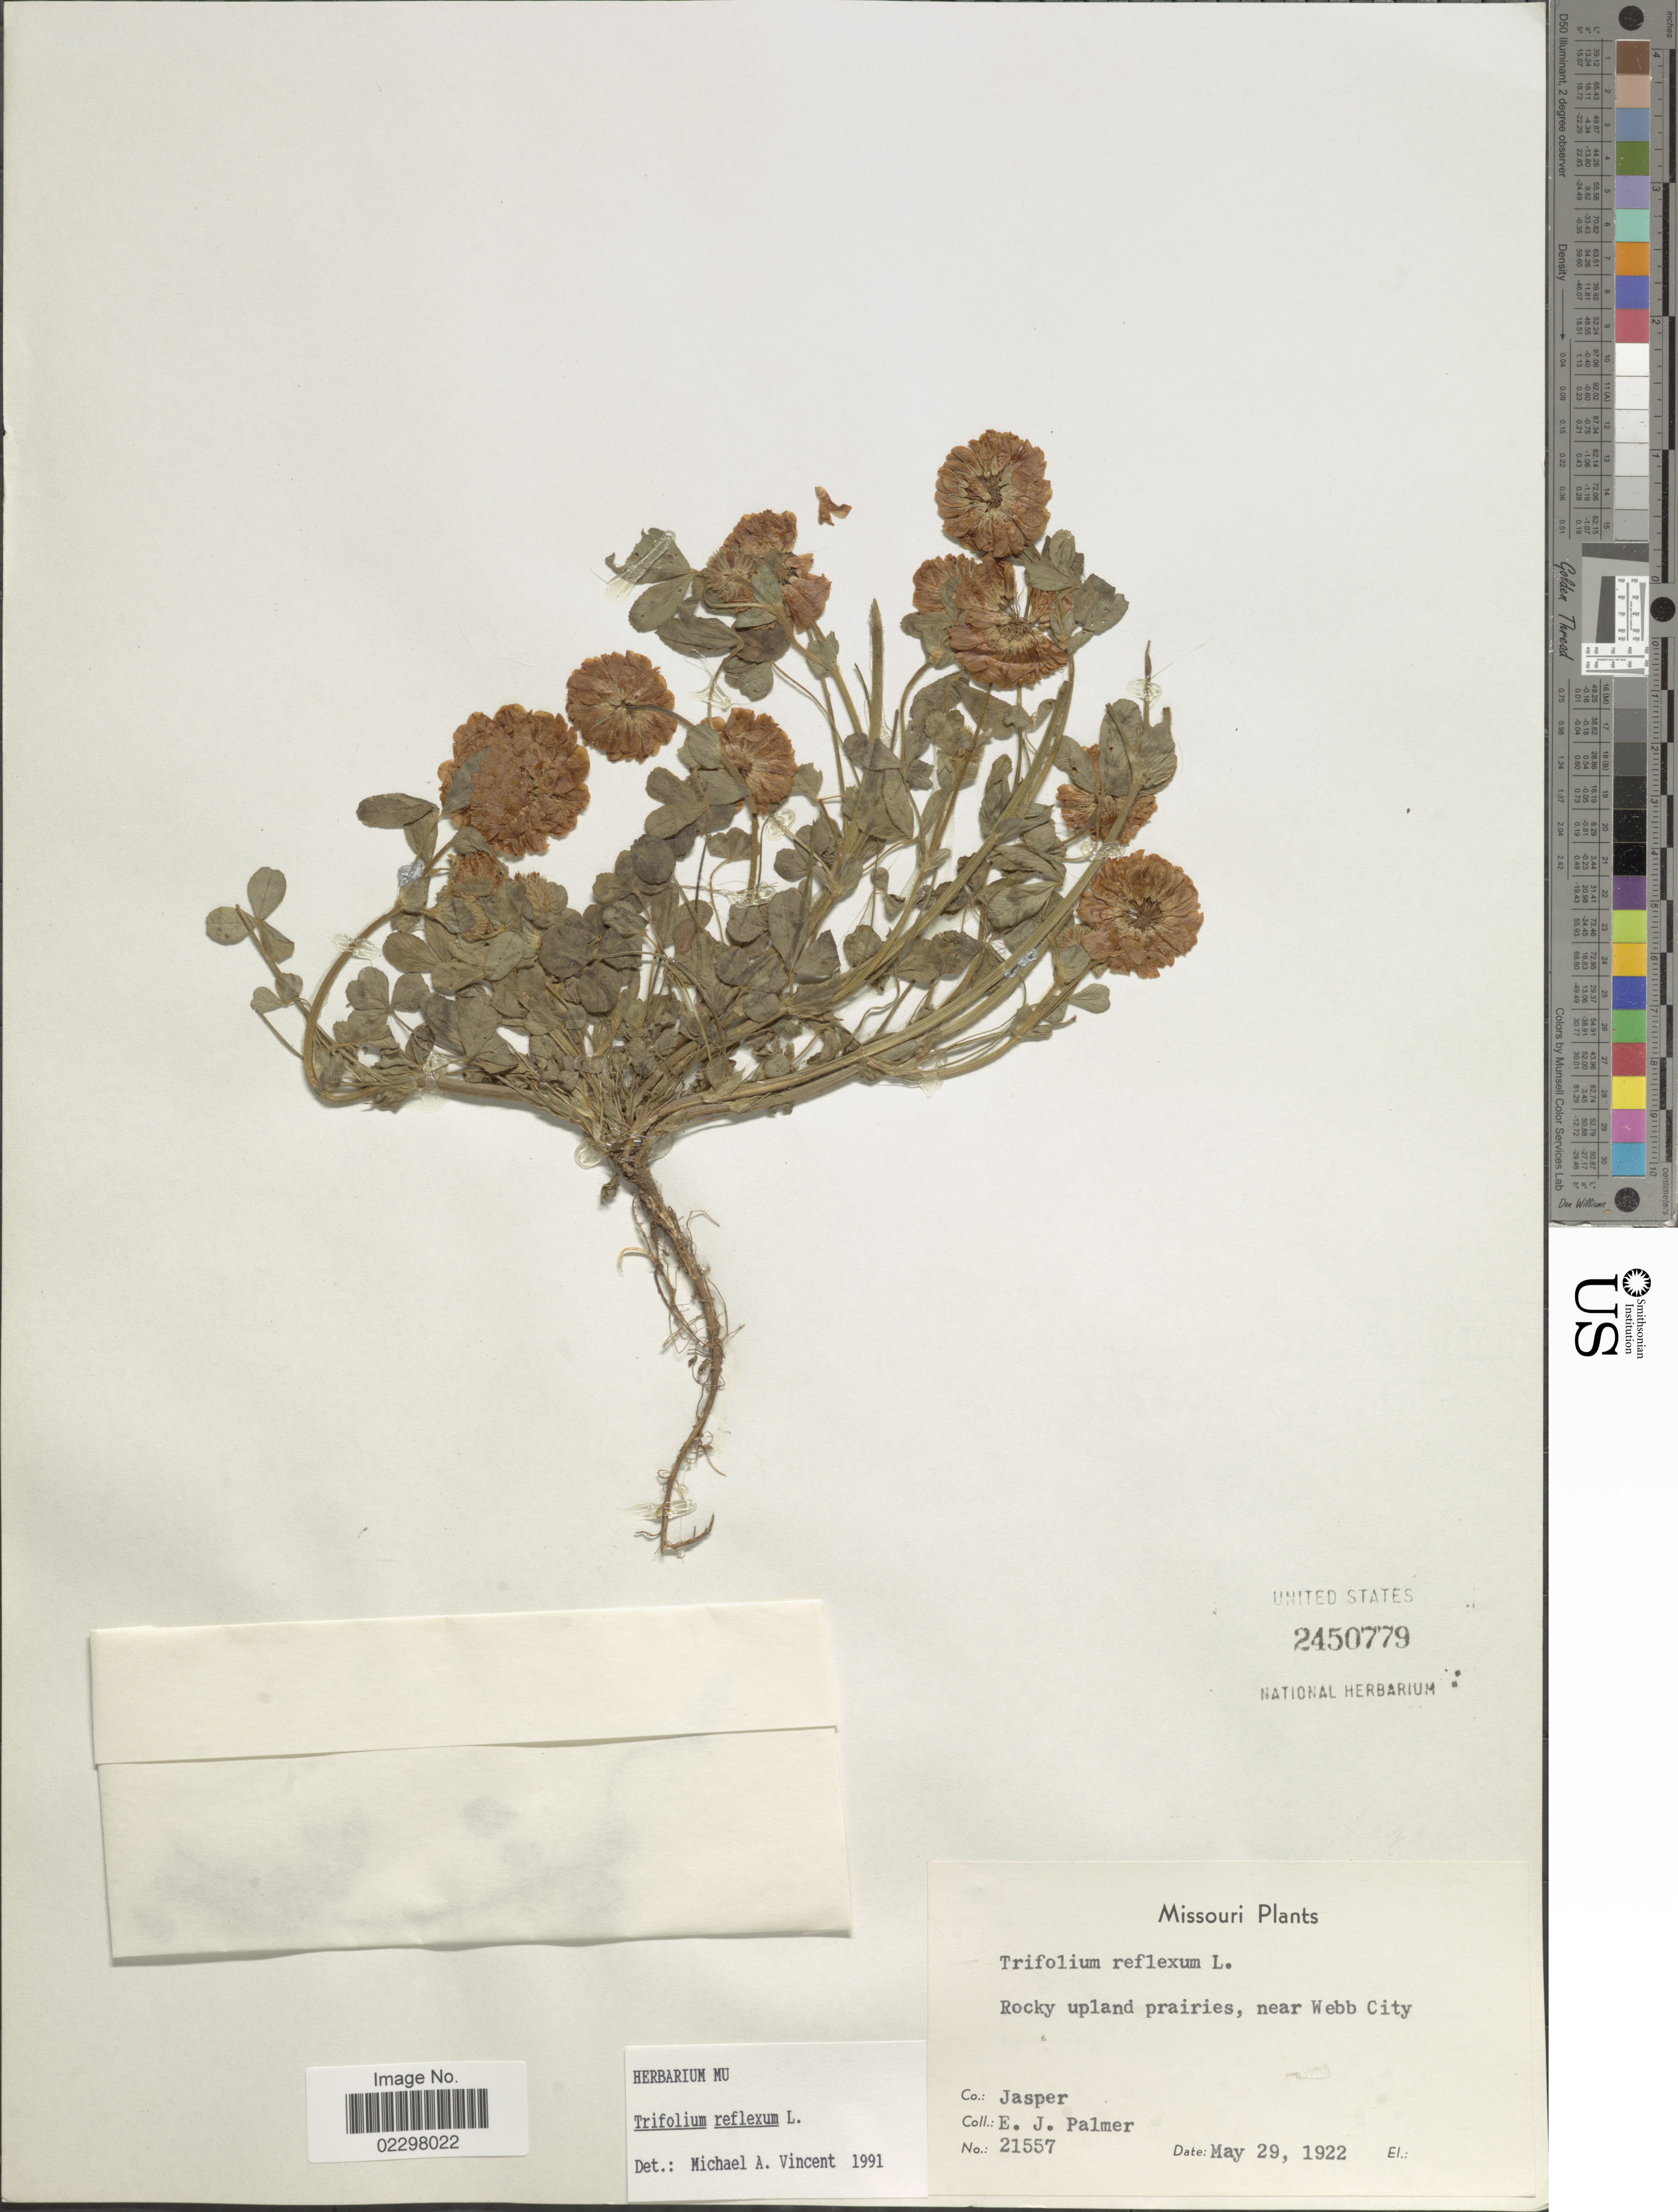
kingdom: Plantae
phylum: Tracheophyta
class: Magnoliopsida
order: Fabales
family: Fabaceae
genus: Trifolium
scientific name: Trifolium reflexum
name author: L.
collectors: E. J. Palmer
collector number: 21557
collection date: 1922-05-29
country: United States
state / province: Missouri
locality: Rocky upland prairies, near Web City.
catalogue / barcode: US 2450779